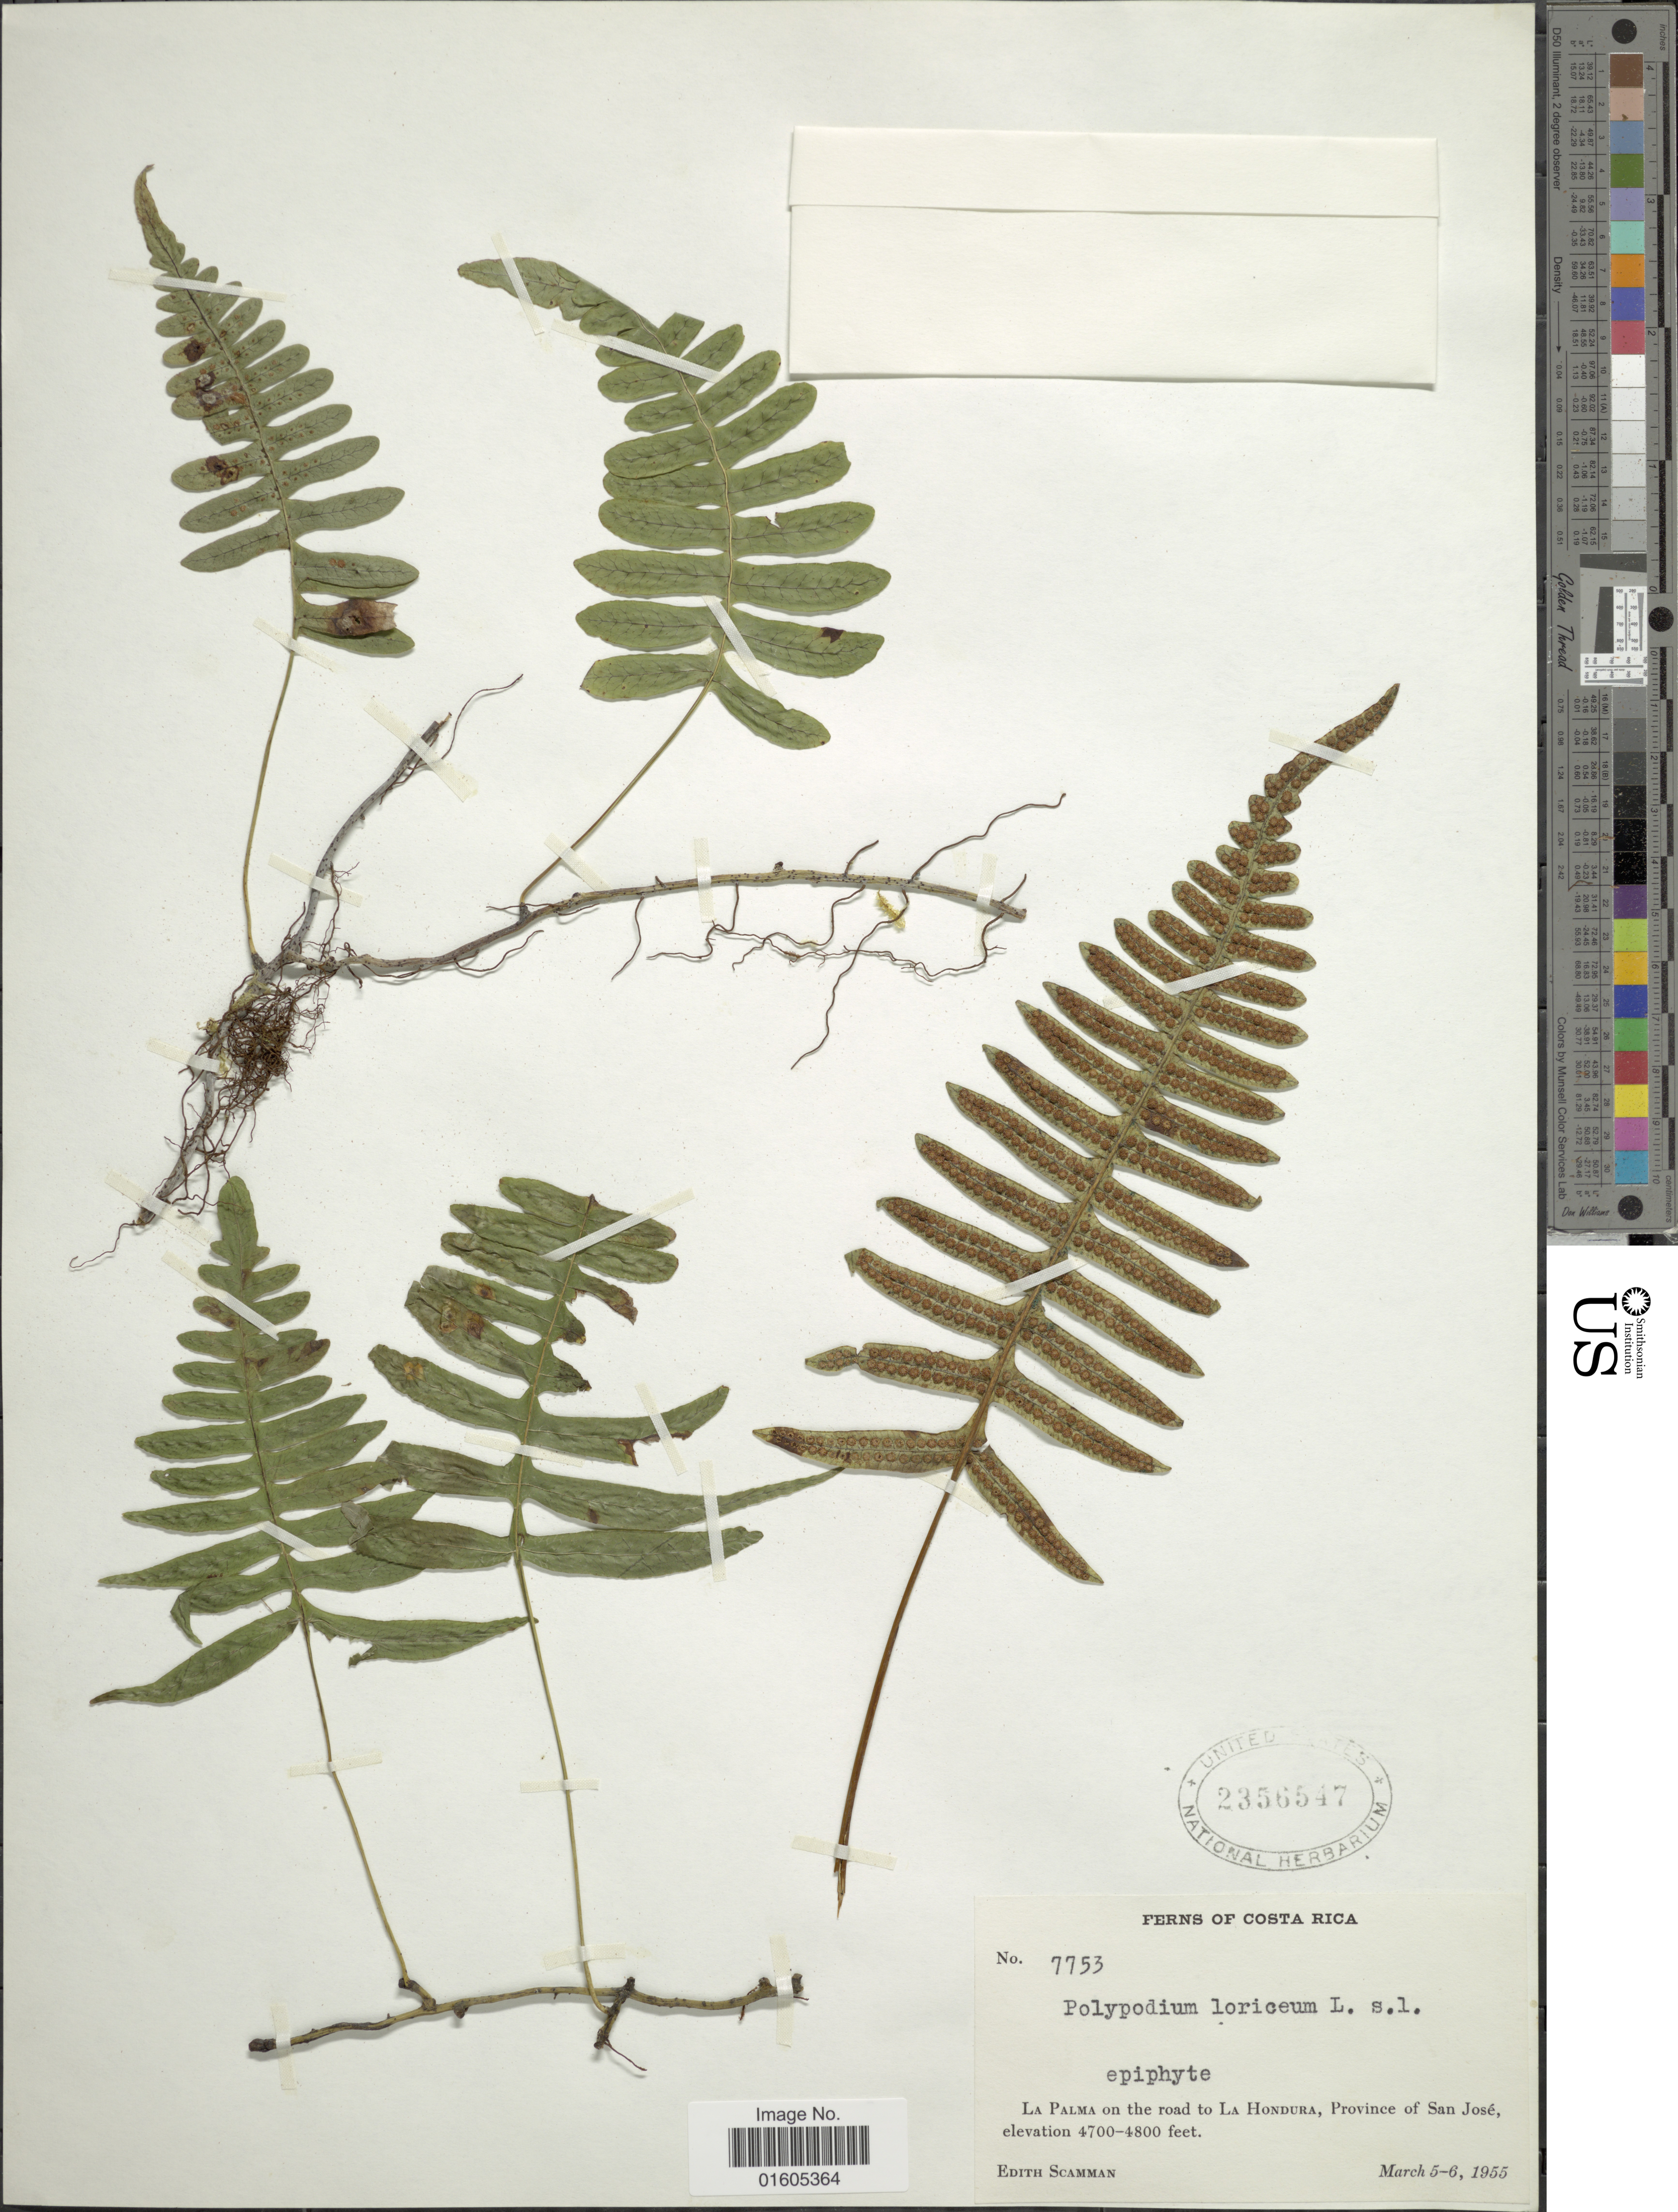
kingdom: Plantae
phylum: Tracheophyta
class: Polypodiopsida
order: Polypodiales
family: Polypodiaceae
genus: Serpocaulon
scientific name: Serpocaulon ptilorhizon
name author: (Christ) A.R. Sm.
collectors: E. Scamman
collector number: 7753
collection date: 1955-03-05/1955-03-06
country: Costa Rica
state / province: San José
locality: La Palma on the road to La Hondura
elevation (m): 1433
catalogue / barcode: US 2356547